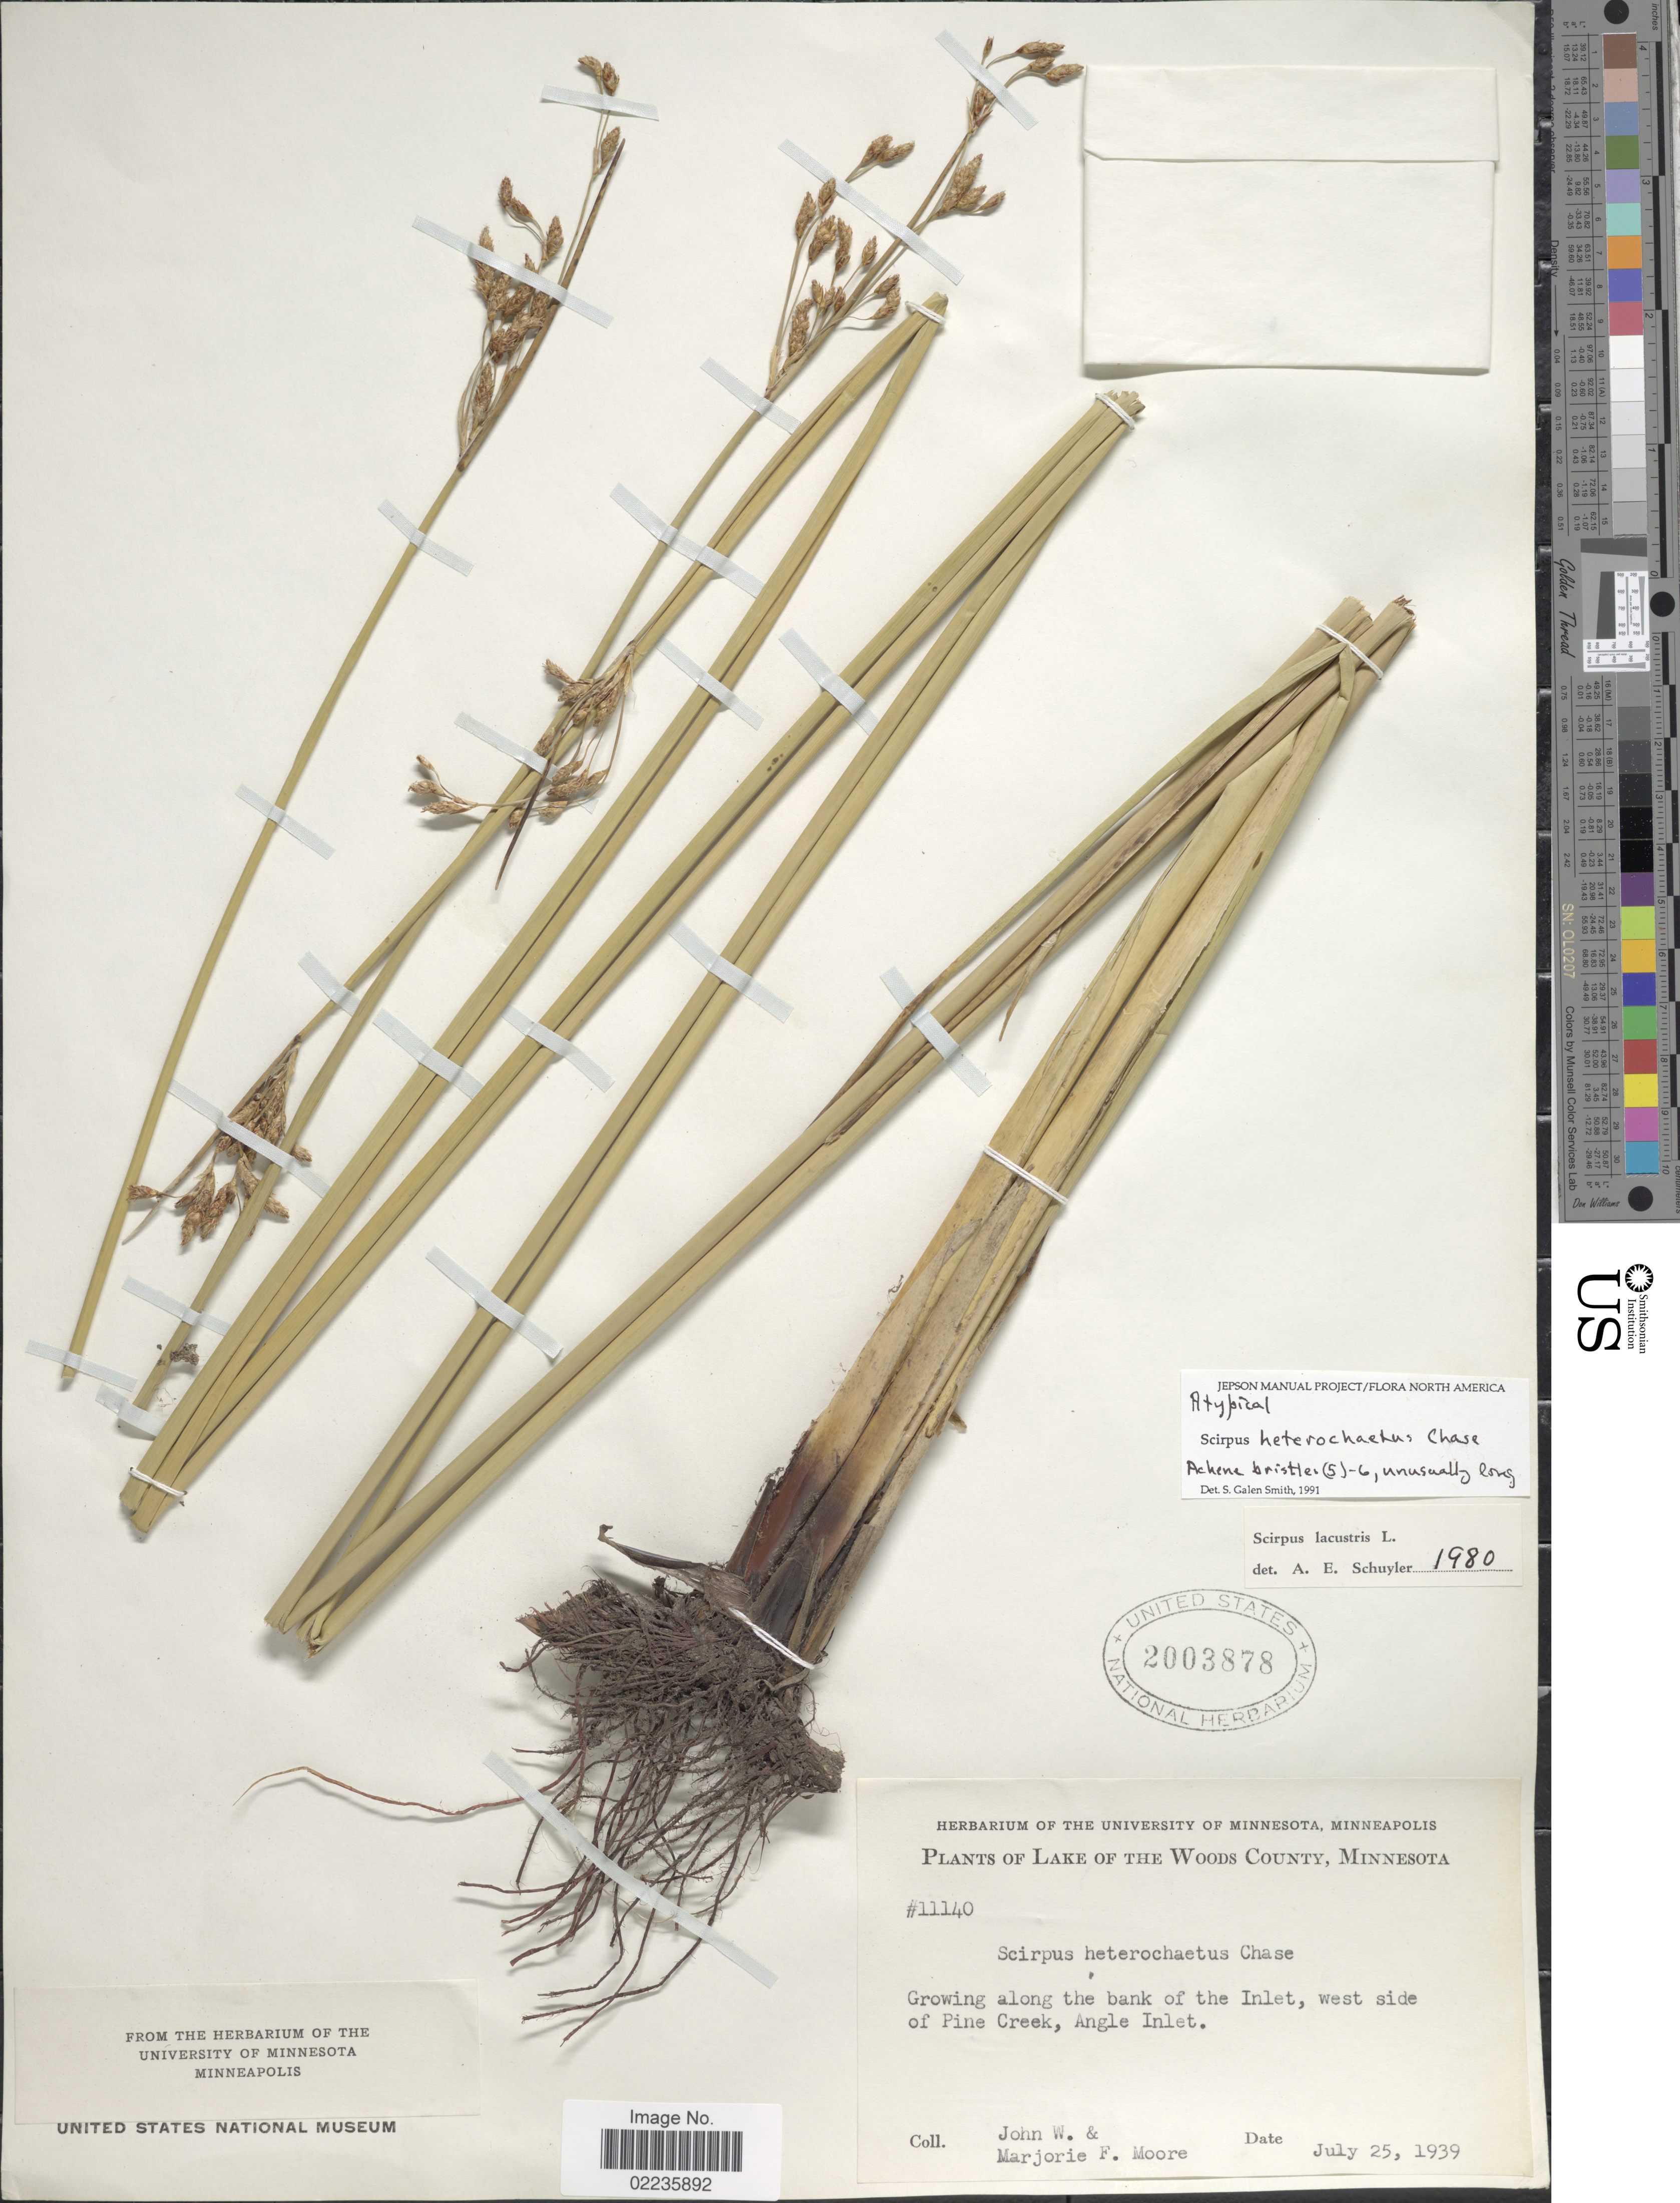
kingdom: Plantae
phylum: Tracheophyta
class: Liliopsida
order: Poales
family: Cyperaceae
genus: Schoenoplectus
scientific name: Schoenoplectus heterochaetus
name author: (Chase) Soják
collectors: J. Moore & M. F. Moore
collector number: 11140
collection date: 1939-07-25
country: United States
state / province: Minnesota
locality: Lake of the Woods County. Growing along the bank of the Inlet, west side of Pine Creek, Angle Inlet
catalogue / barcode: US 2003878